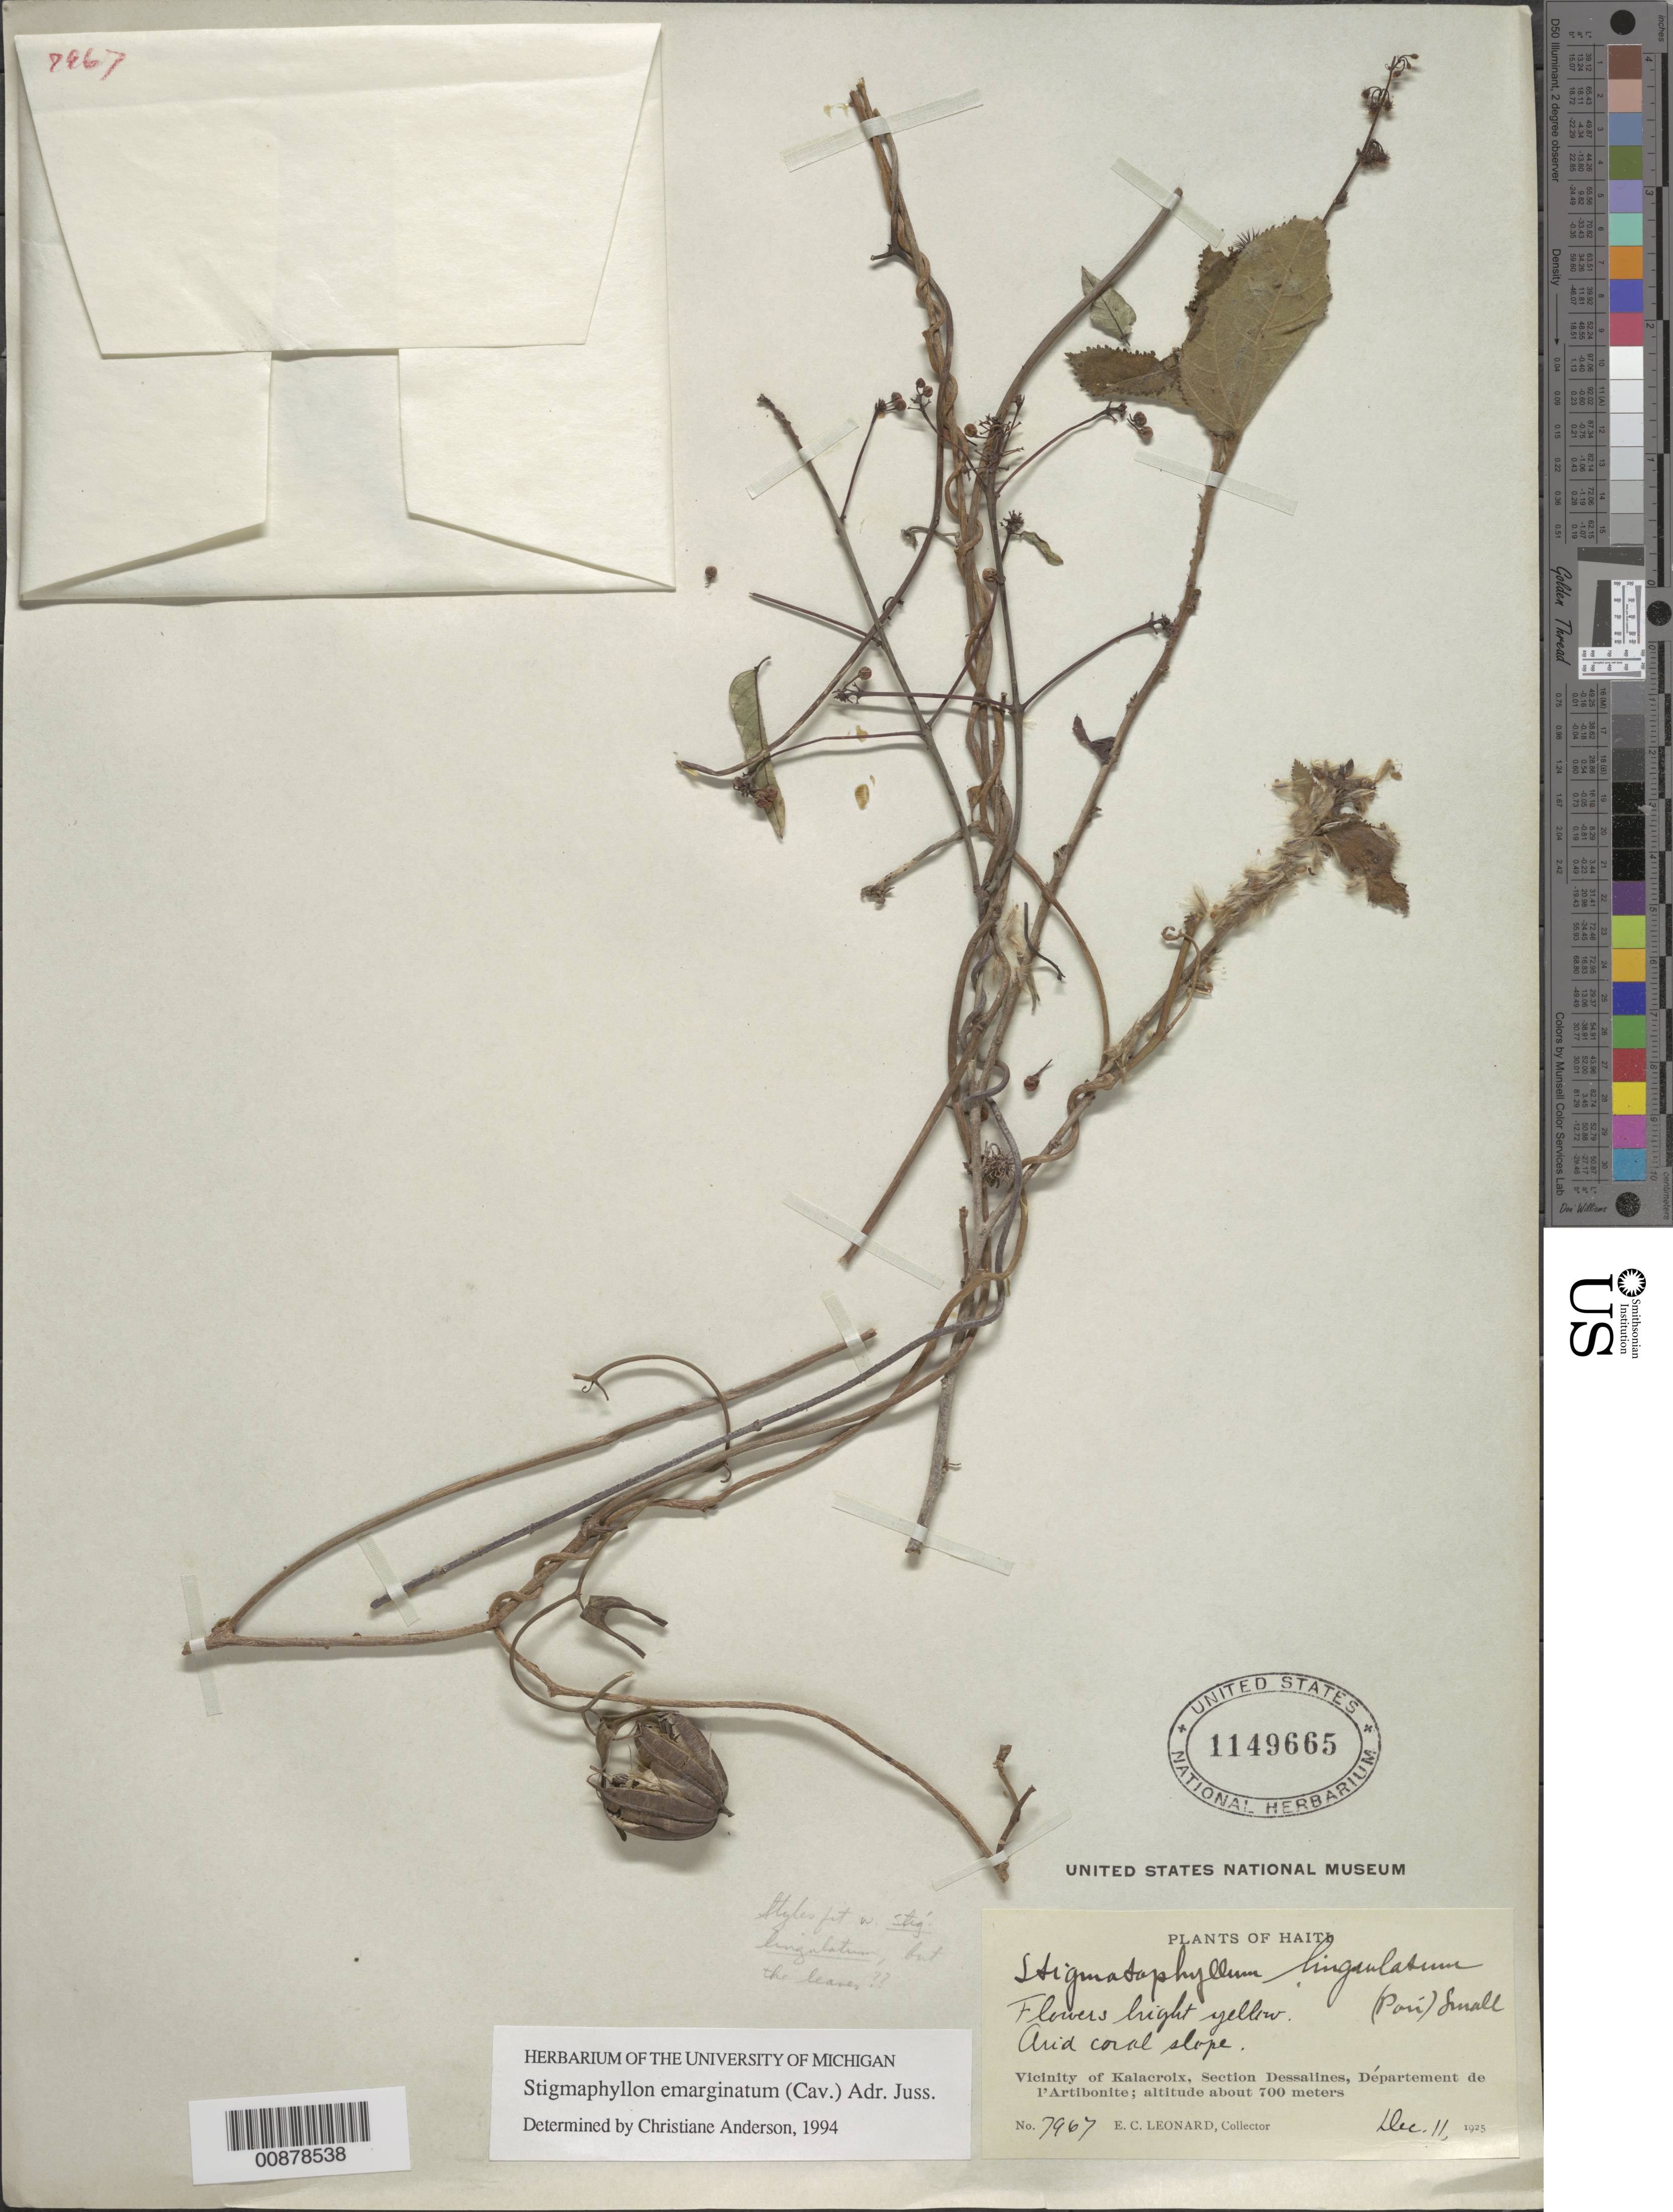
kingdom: Plantae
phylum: Tracheophyta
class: Magnoliopsida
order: Malpighiales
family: Malpighiaceae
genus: Stigmaphyllon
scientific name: Stigmaphyllon emarginatum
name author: (Cav.) A. Juss.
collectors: E. C. Leonard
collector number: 7967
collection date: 1925-12-11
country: Haiti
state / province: Artibonite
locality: Arid coral slope. Vicinity of Kalacroix, Section Dessalines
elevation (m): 700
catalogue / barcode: US 1149665